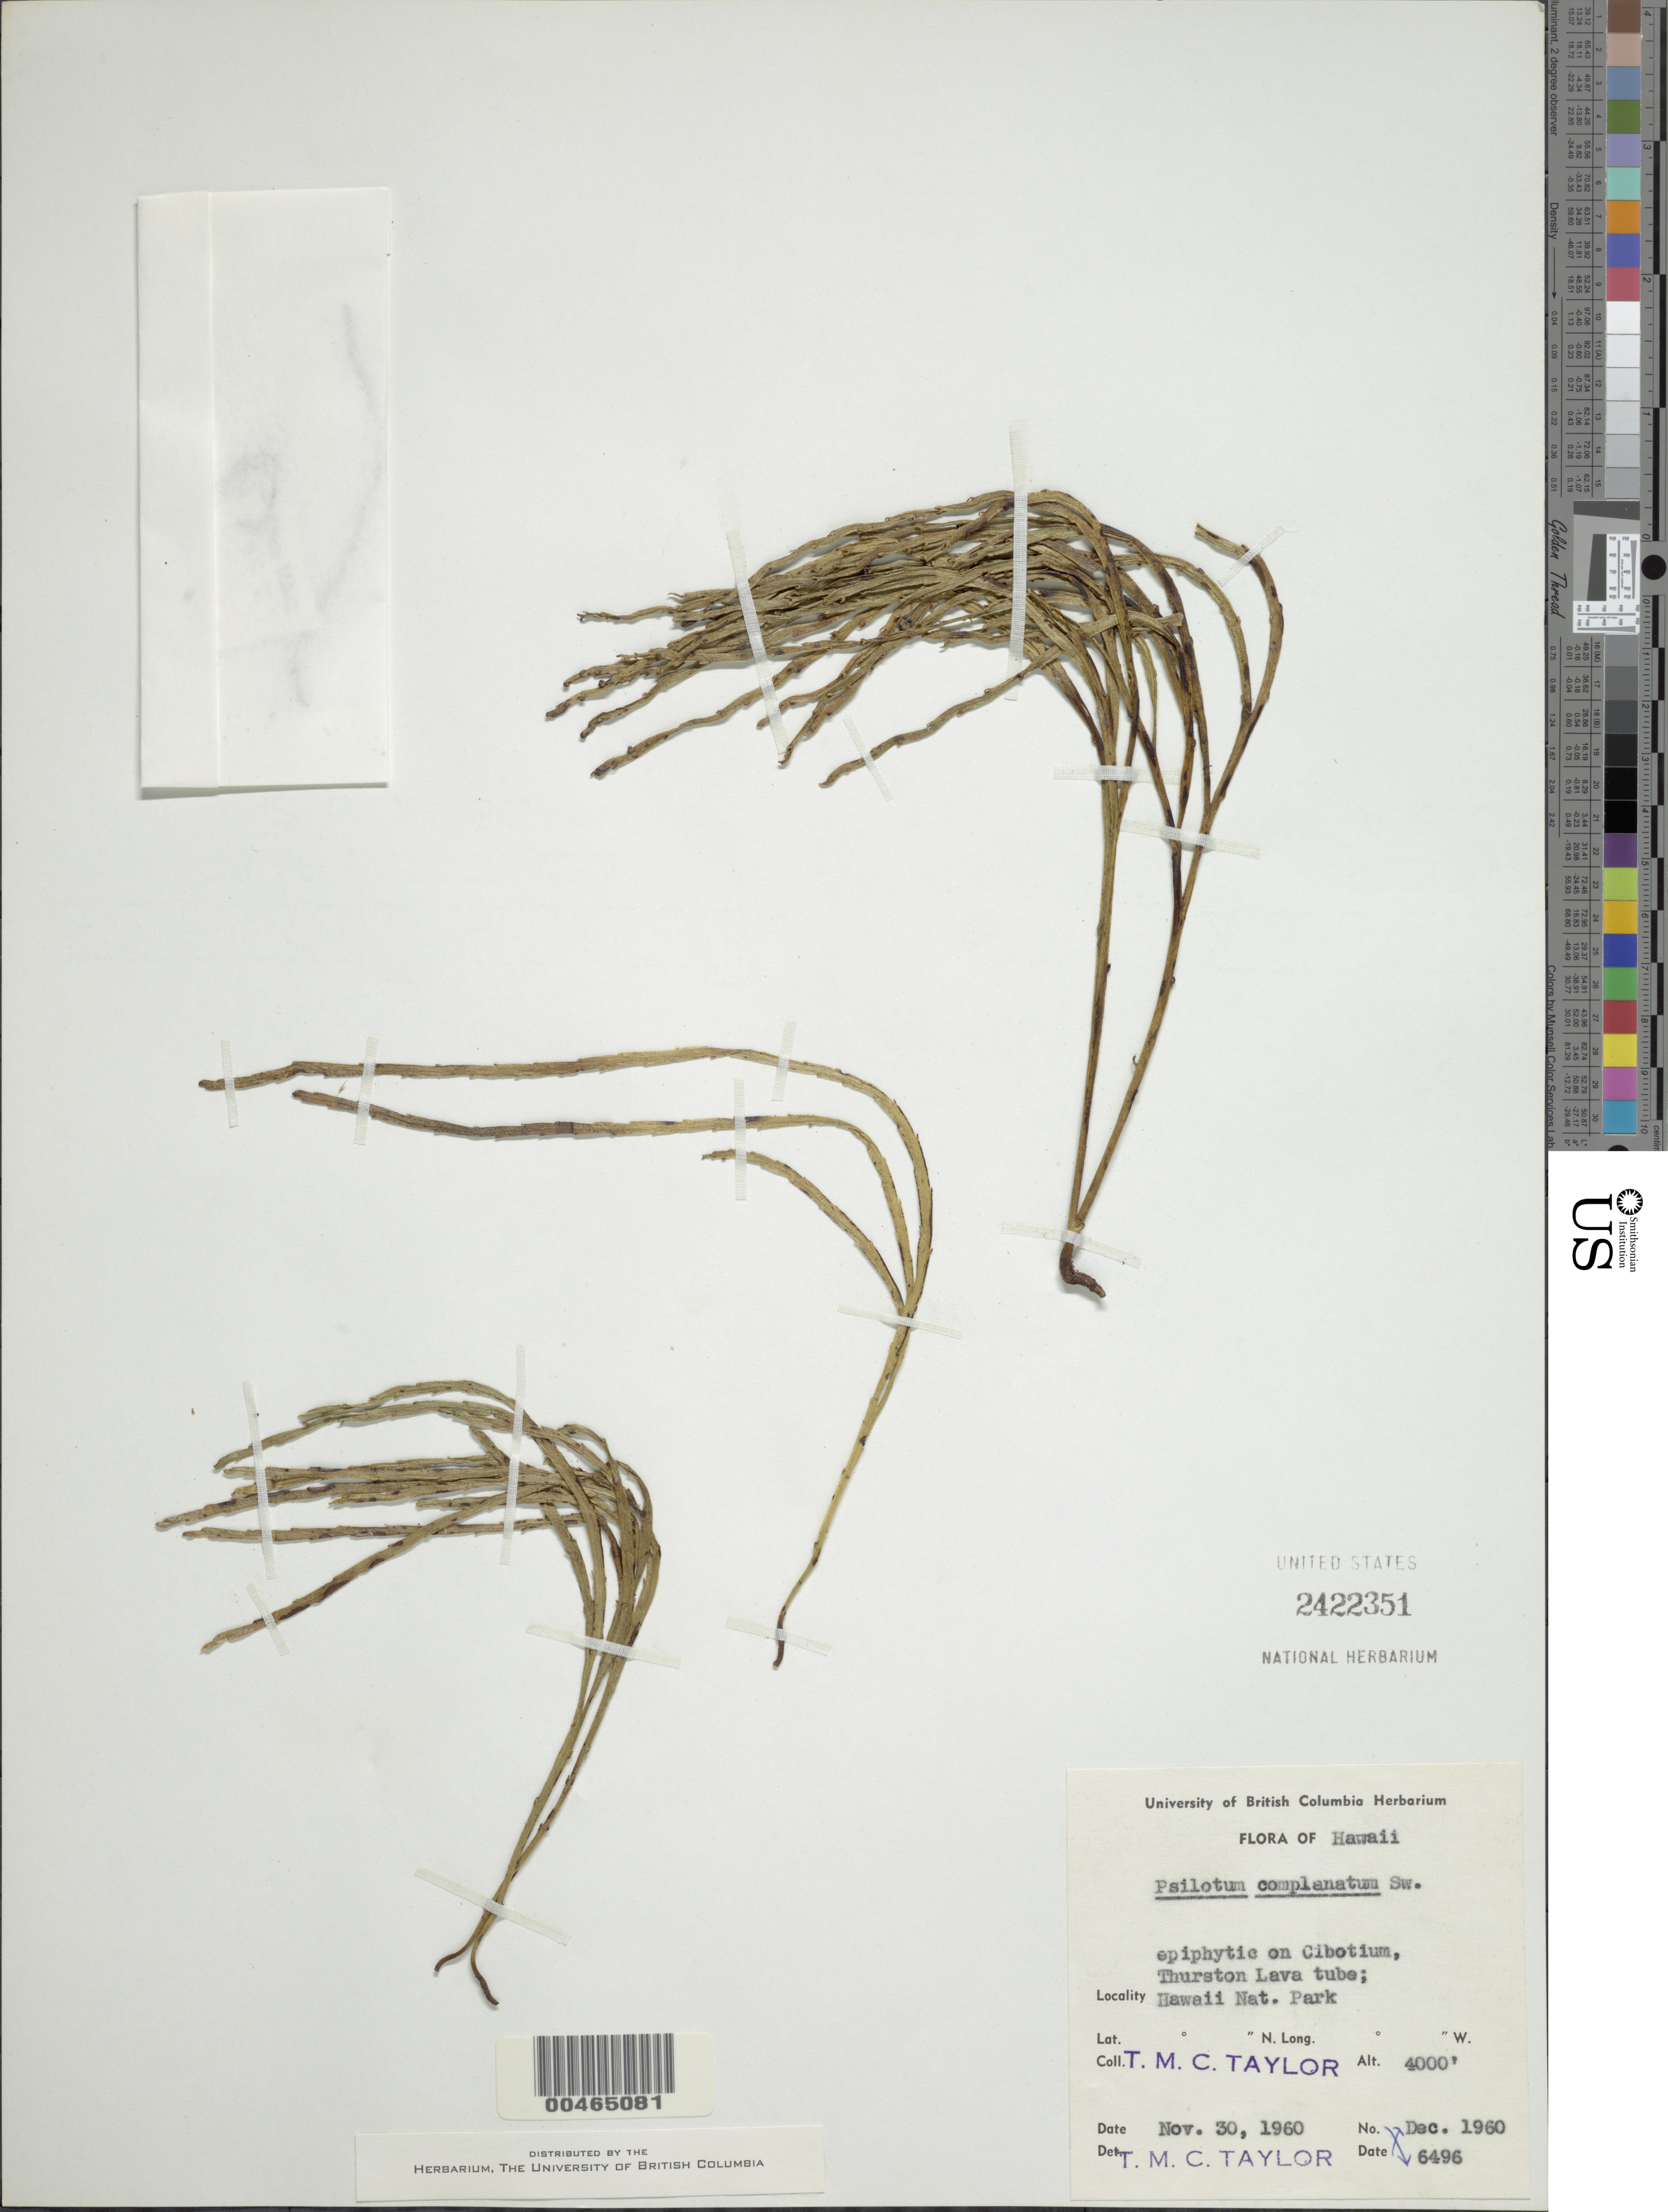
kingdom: Plantae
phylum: Tracheophyta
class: Polypodiopsida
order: Psilotales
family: Psilotaceae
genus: Psilotum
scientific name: Psilotum complanatum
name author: Sw.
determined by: Taylor, T. M. C.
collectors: T. M. C. Taylor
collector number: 6496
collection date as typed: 30 Nov 1960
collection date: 1960-11-30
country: United States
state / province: Hawaii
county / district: Honolulu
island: Oahu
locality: Thurston Lava tube, Hawaii National Park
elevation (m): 1219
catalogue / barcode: US 2422351